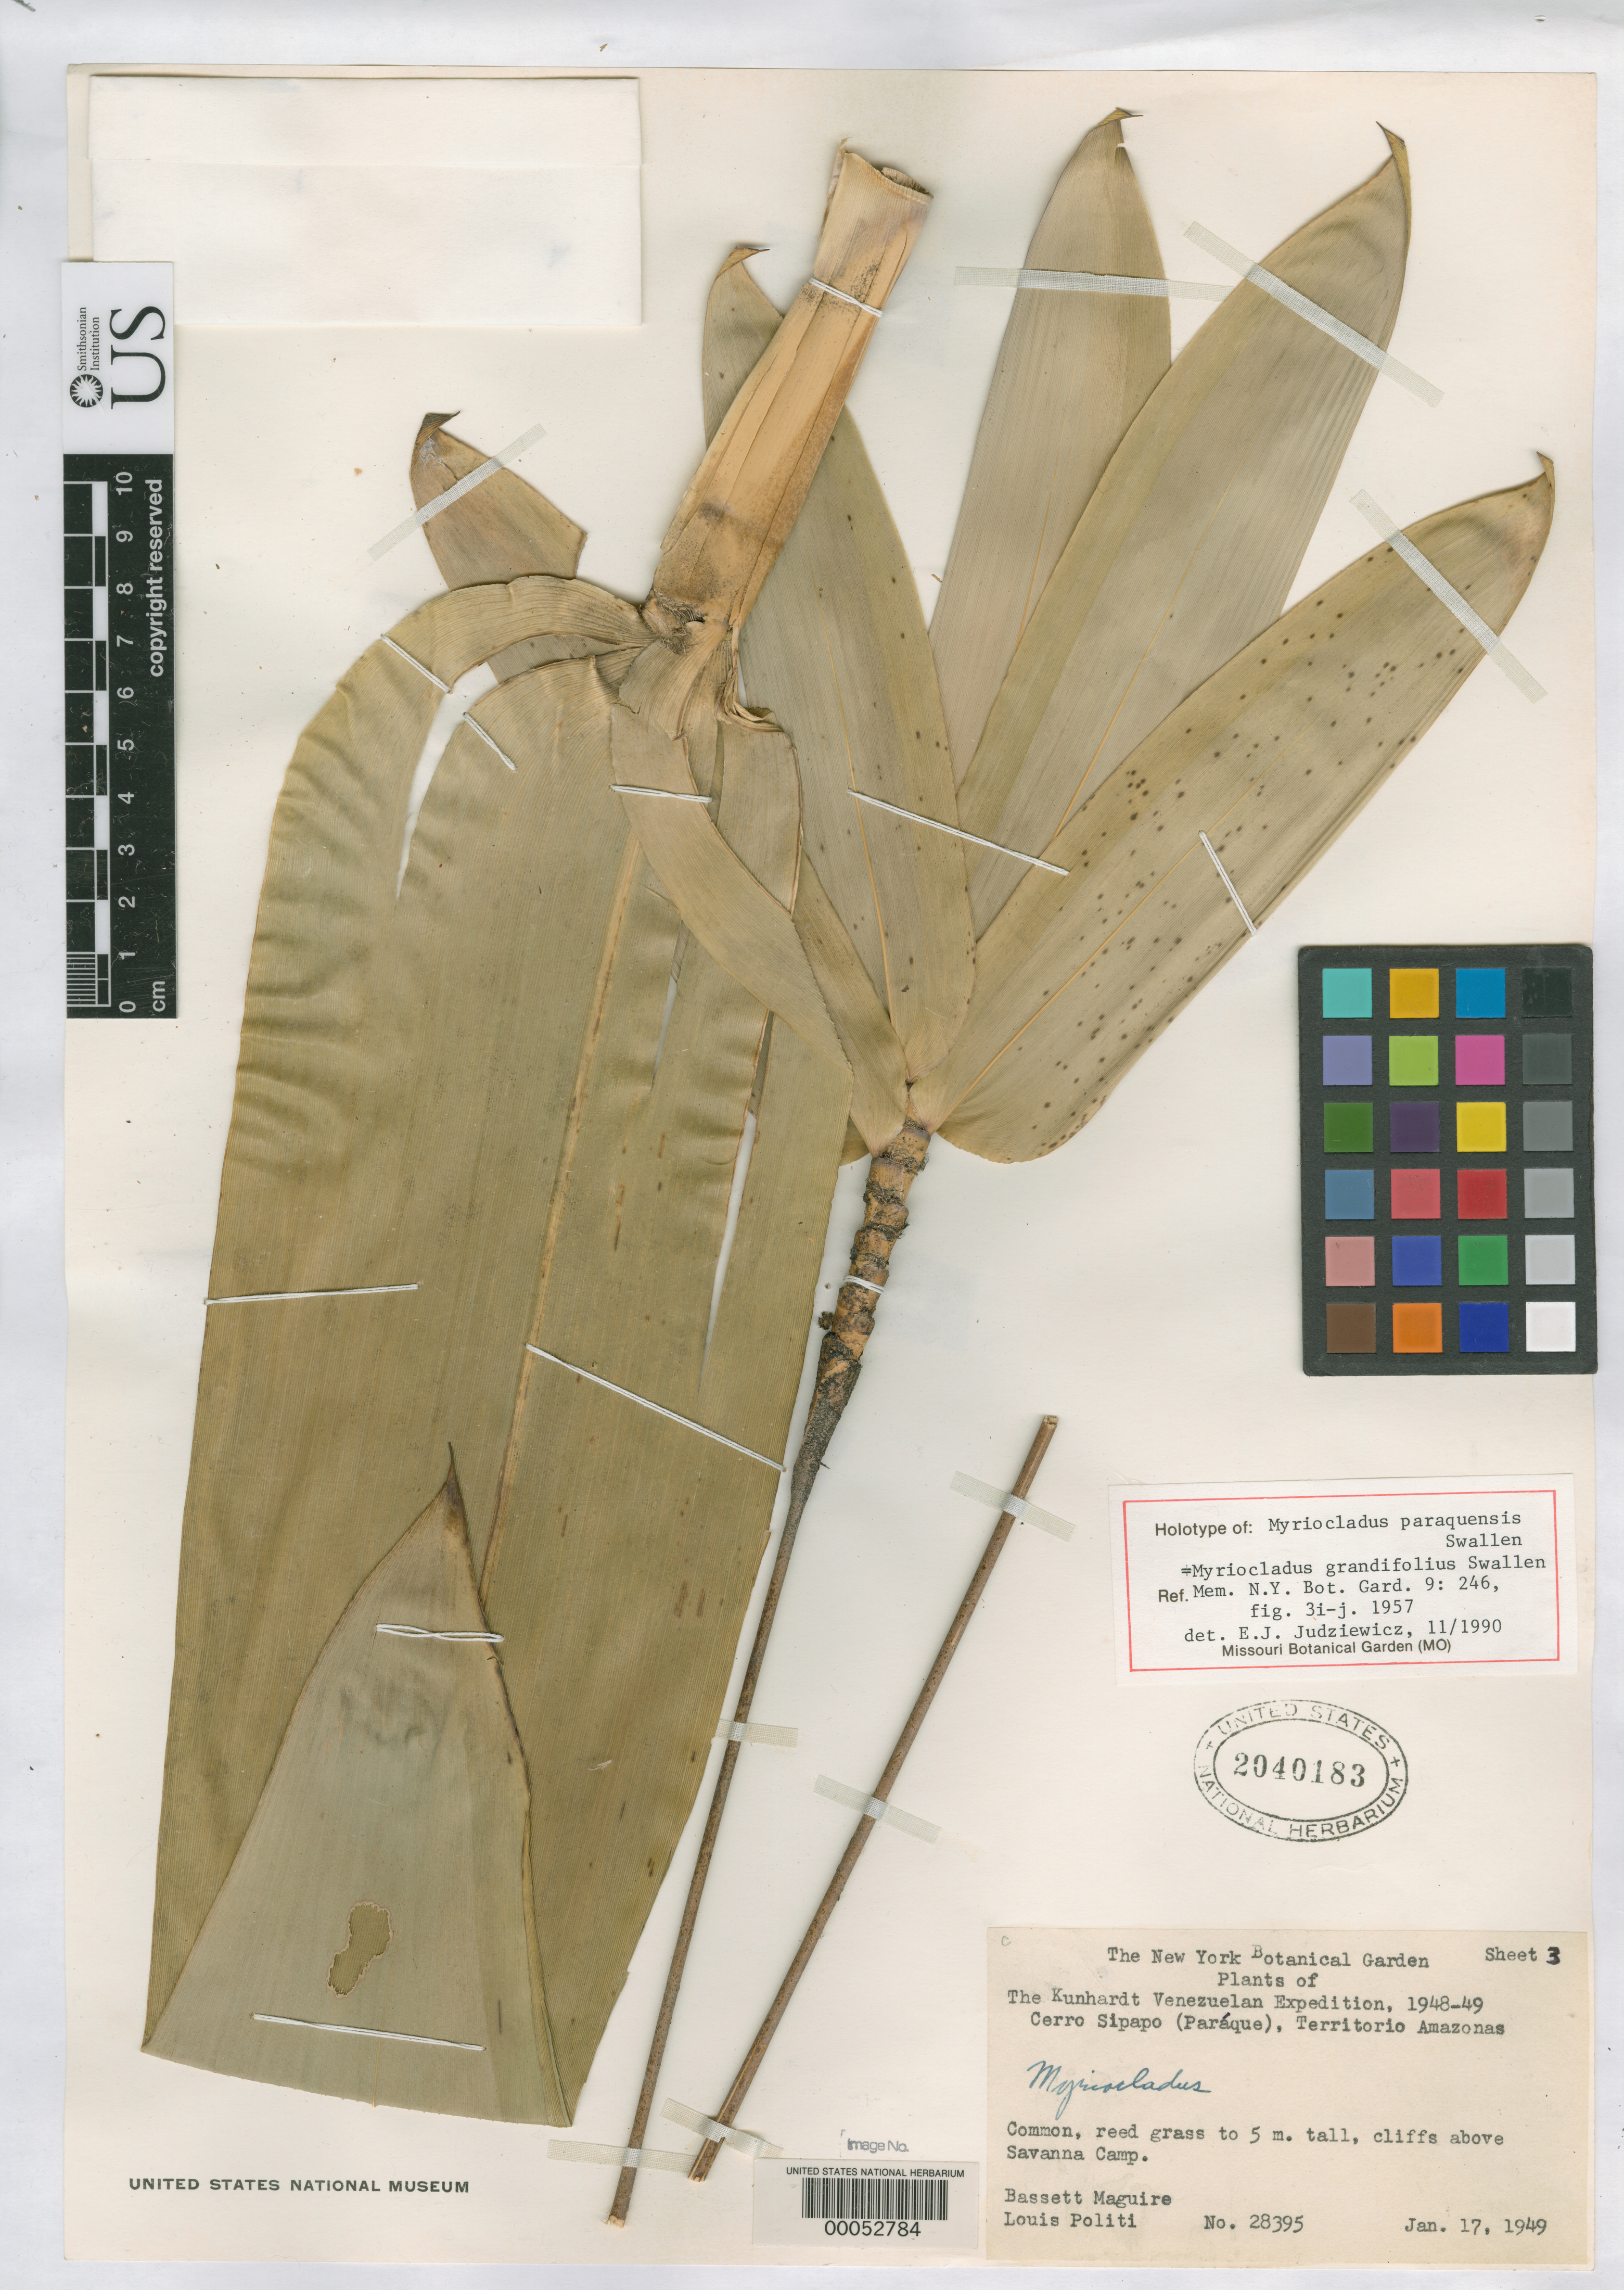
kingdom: Plantae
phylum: Tracheophyta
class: Liliopsida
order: Poales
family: Poaceae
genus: Myriocladus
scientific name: Myriocladus paraquensis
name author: Swallen in Maguire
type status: Holotype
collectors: B. Maguire & L. Politi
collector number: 28395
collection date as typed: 17 Jan 1949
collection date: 1949-01-17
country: Venezuela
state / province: Amazonas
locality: Cerro Sipapo Paraque, above savanna camp.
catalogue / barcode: US 2040183